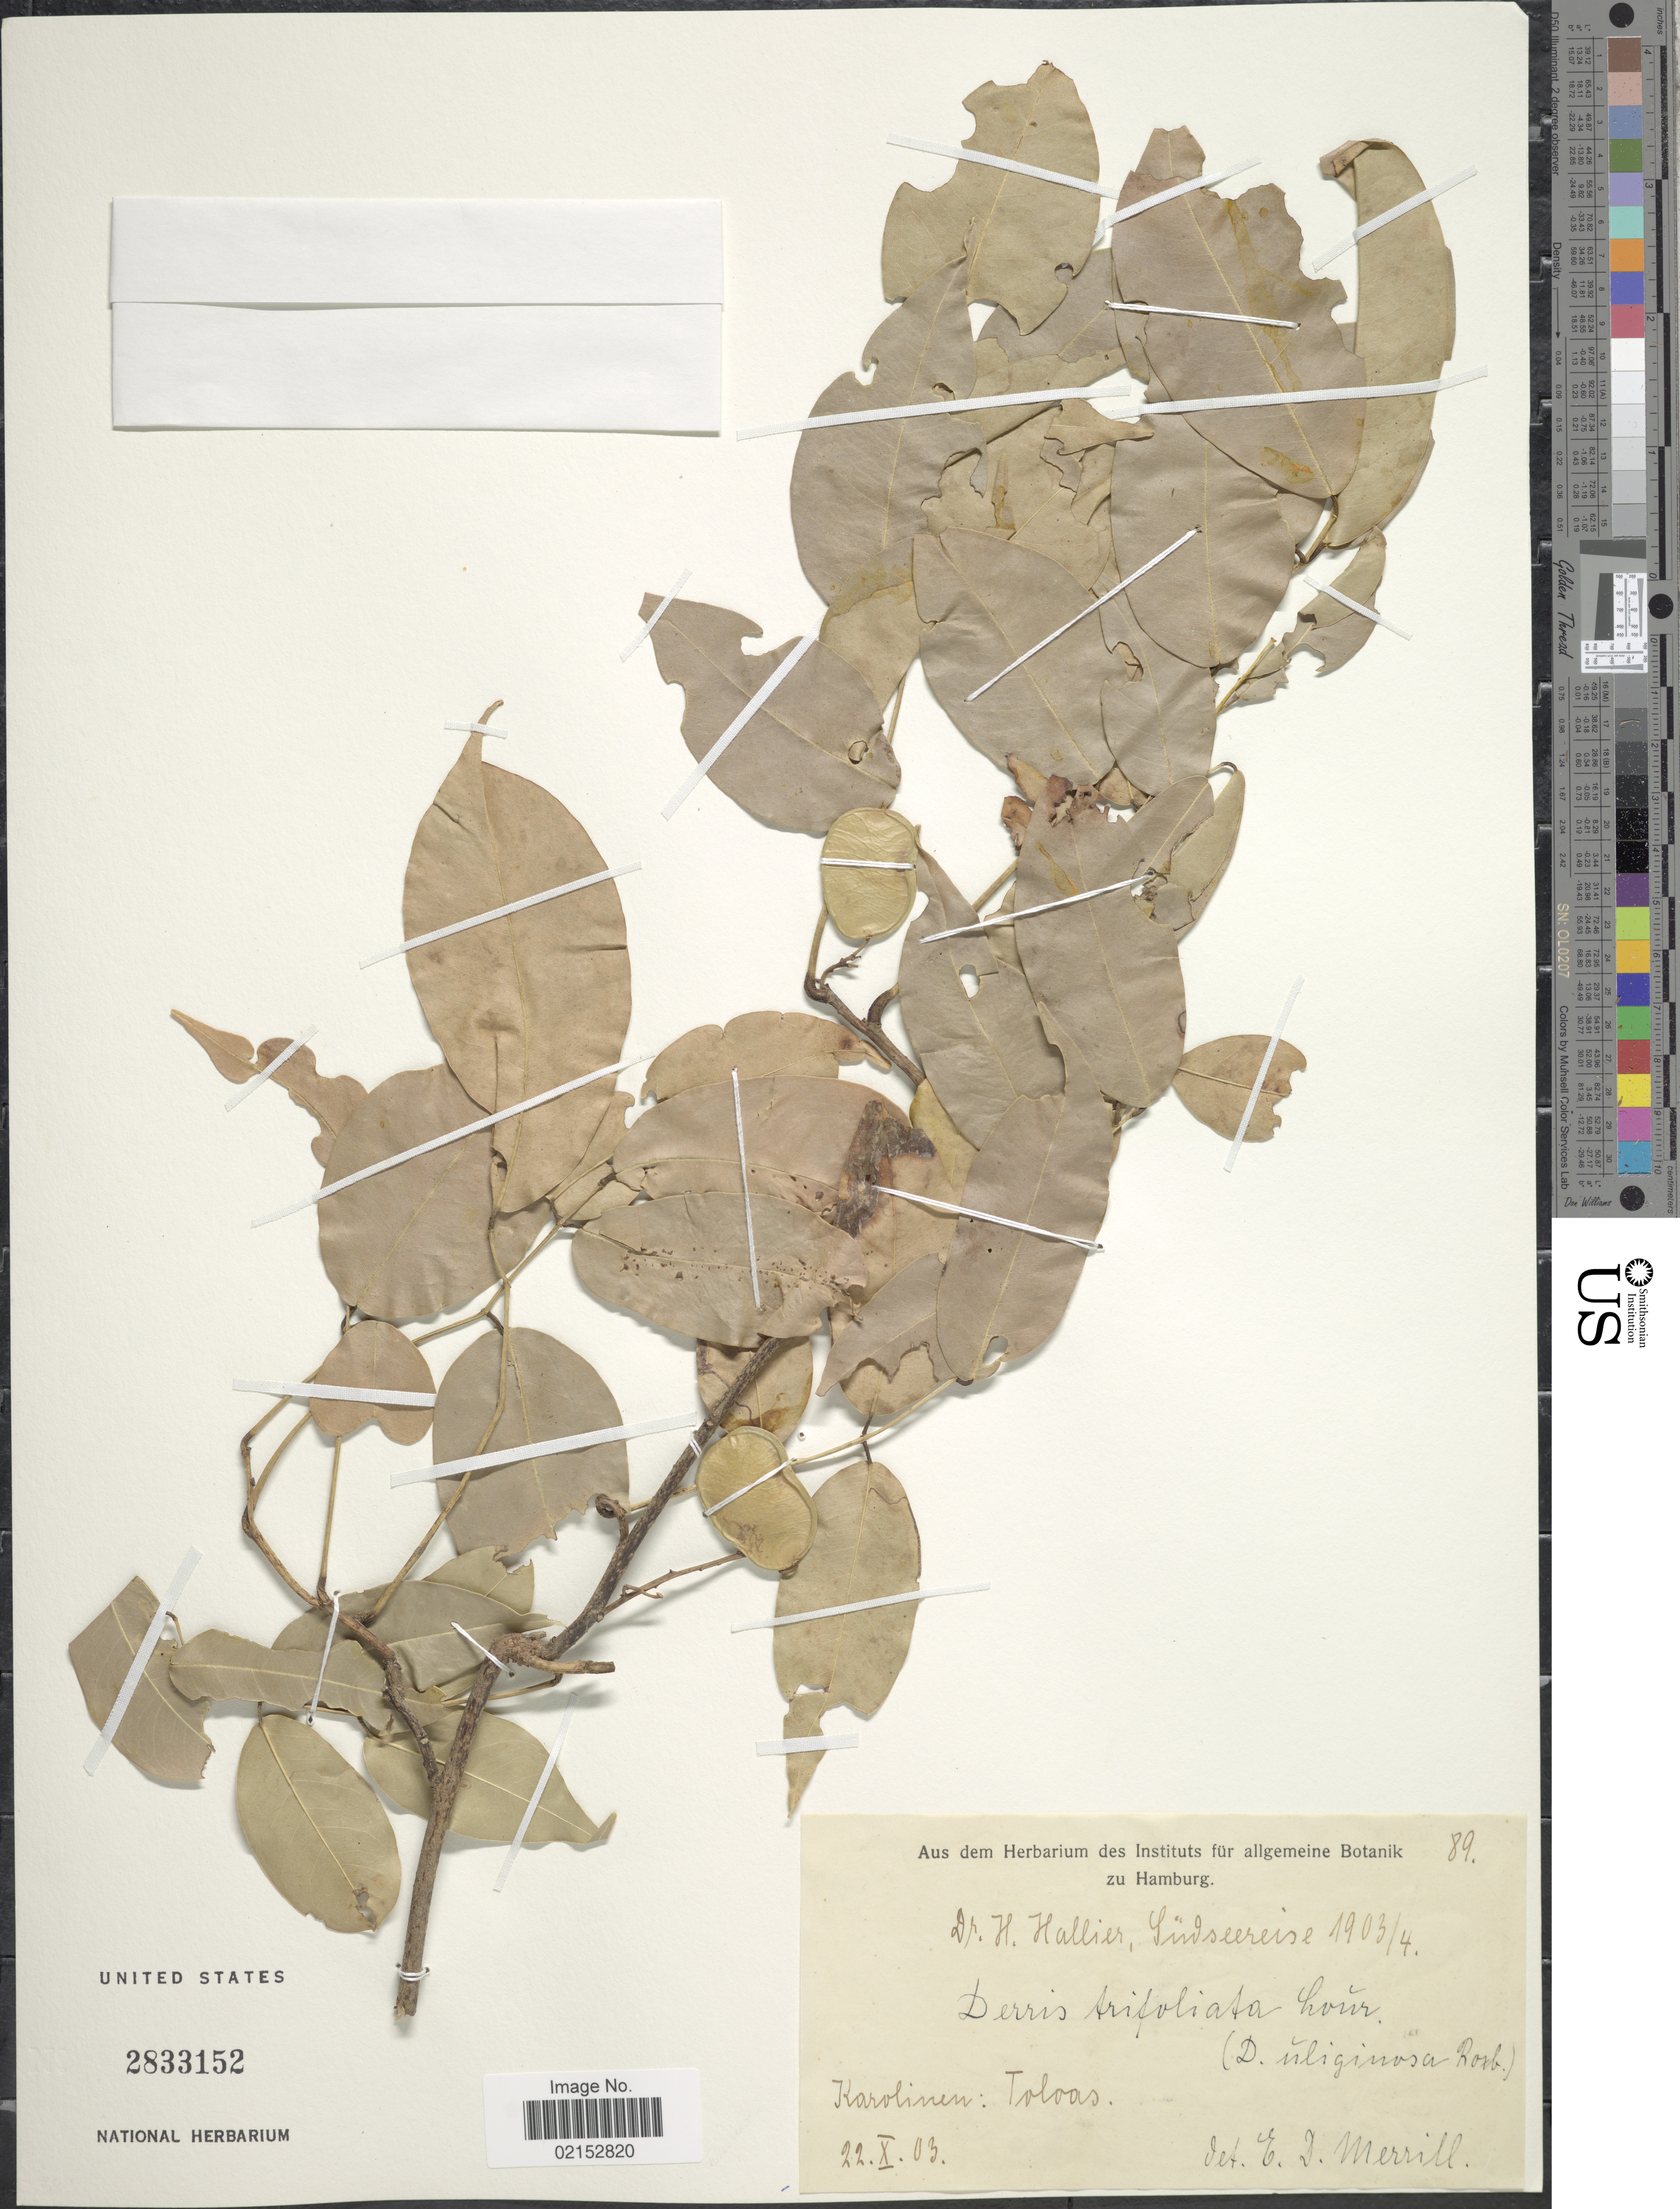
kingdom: Plantae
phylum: Tracheophyta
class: Magnoliopsida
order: Fabales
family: Fabaceae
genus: Derris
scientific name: Derris trifoliata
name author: Lour.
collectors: H. G. Hallier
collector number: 89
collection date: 1903-10-22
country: Micronesia, Federated States of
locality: Karolinen, Toloas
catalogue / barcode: US 2833152